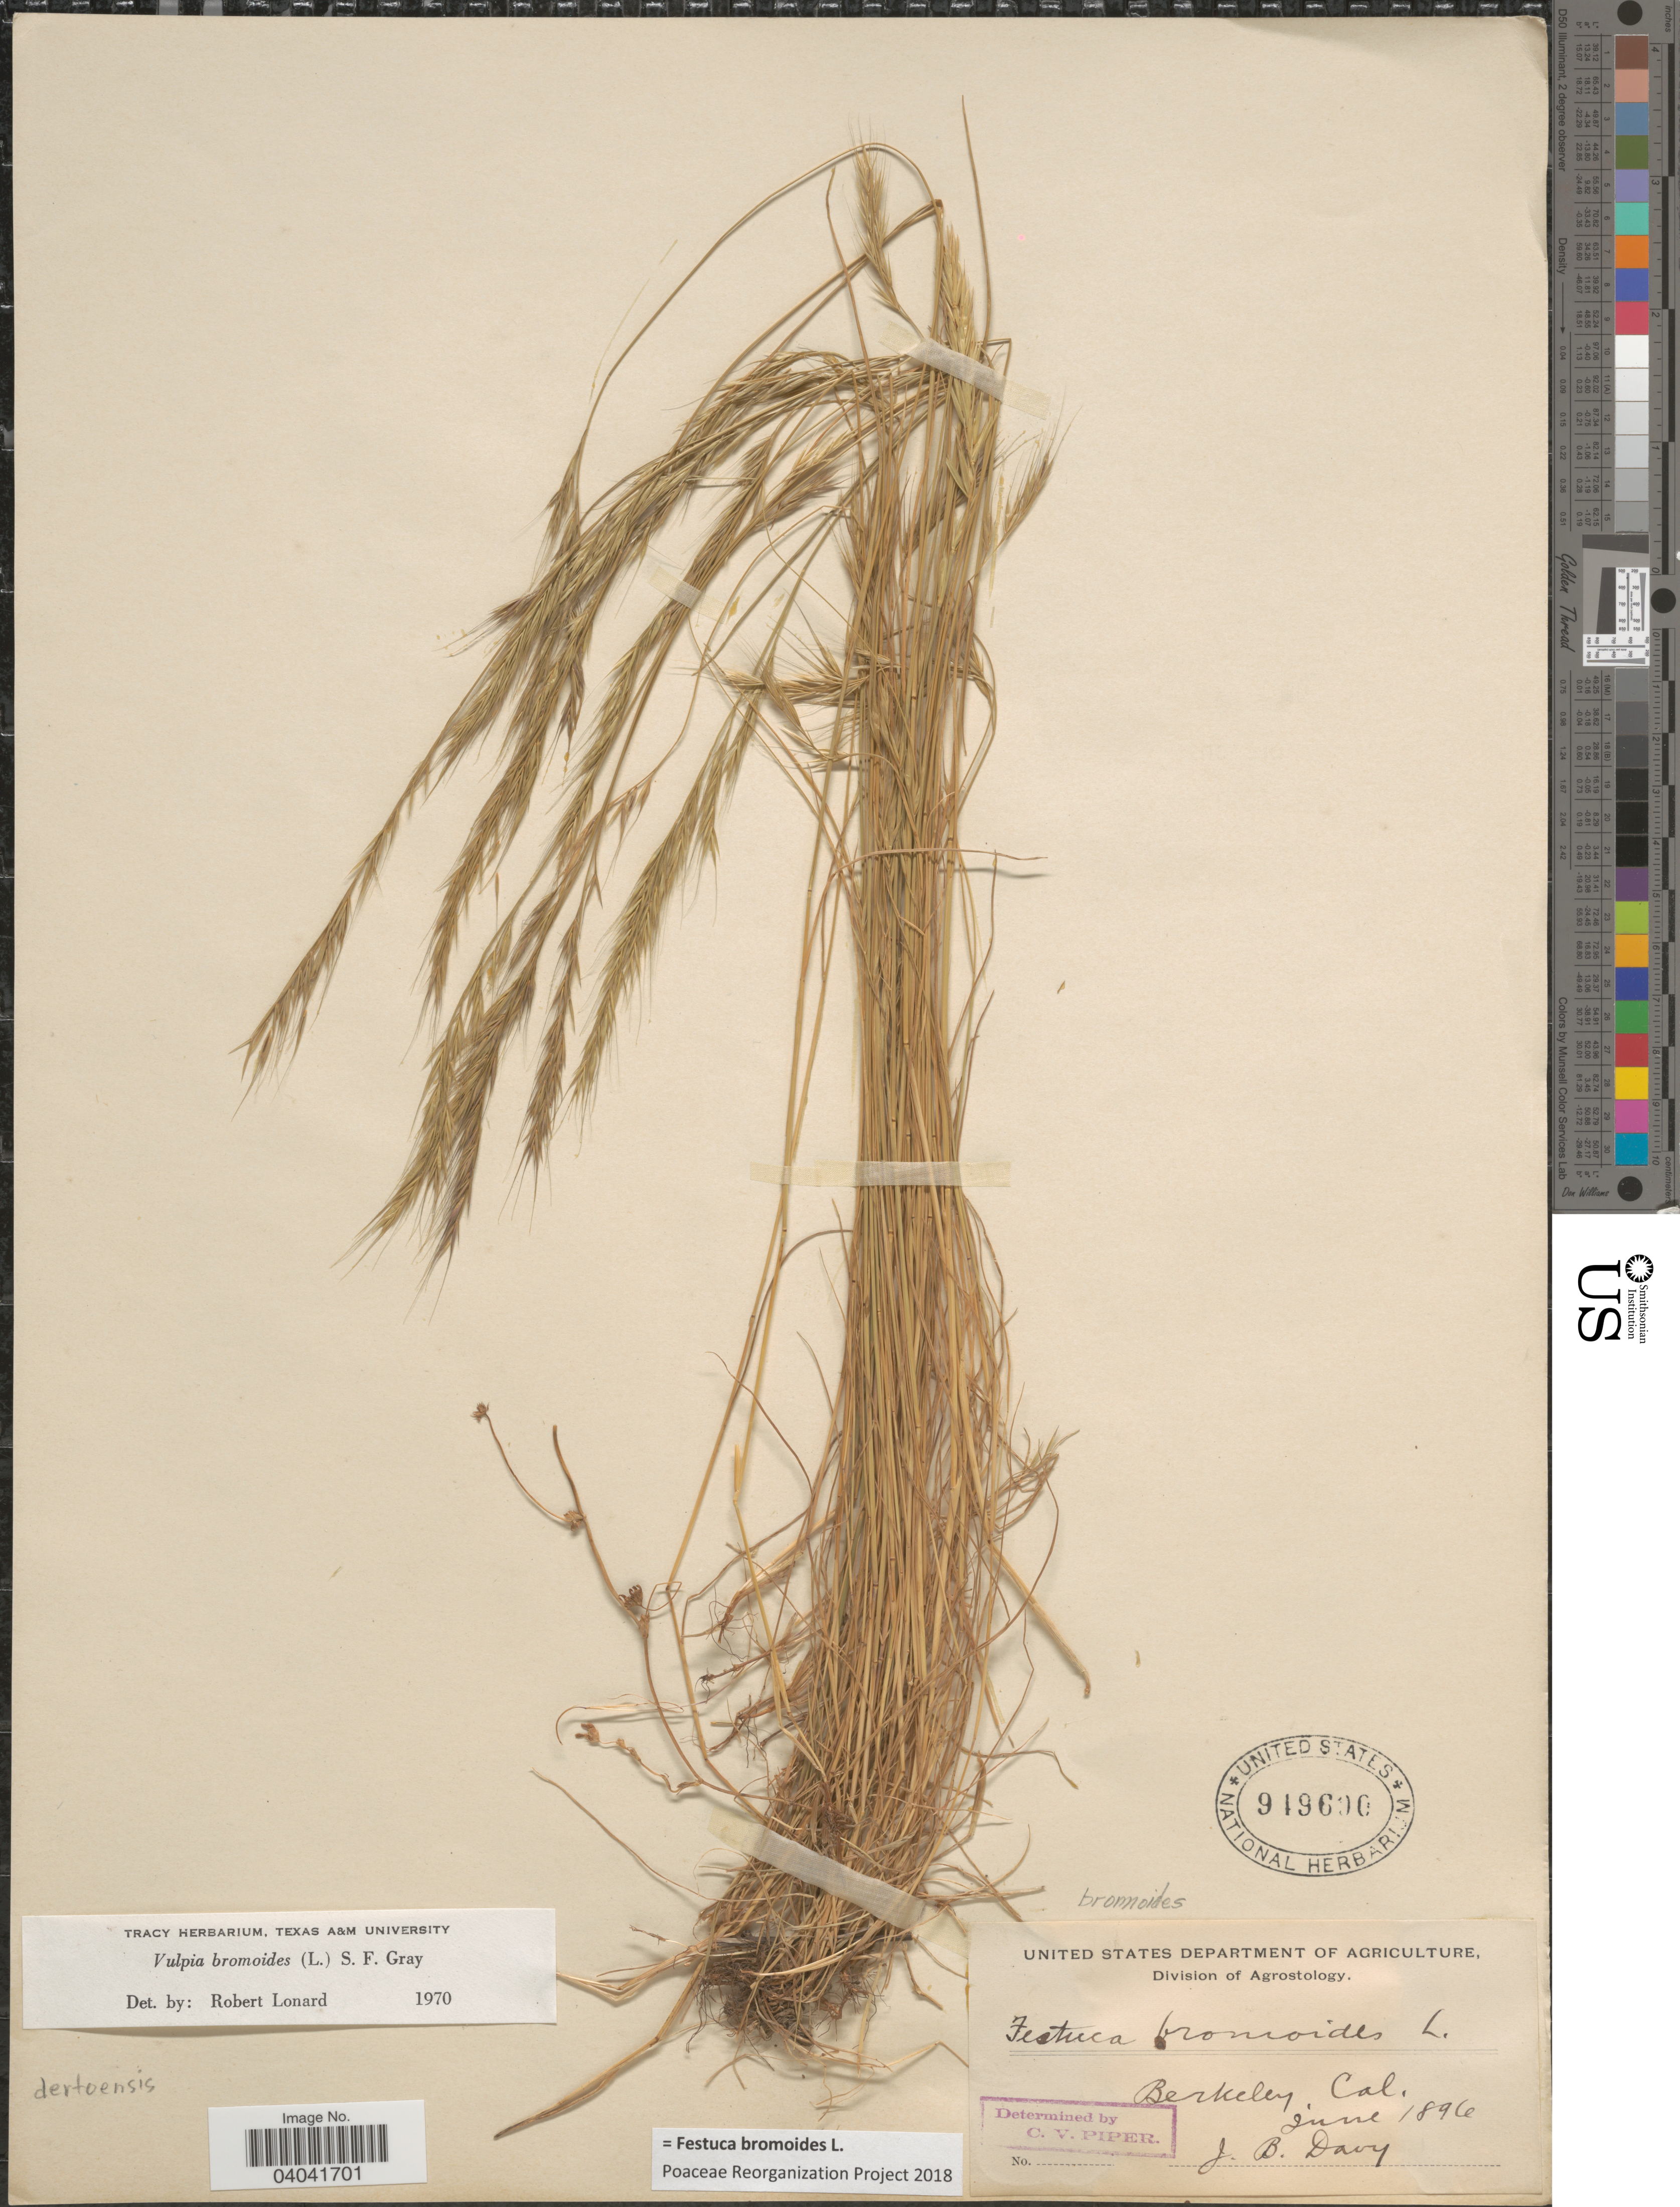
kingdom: Plantae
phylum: Tracheophyta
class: Liliopsida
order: Poales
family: Poaceae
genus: Festuca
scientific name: Festuca bromoides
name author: L.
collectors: J. Burtt Davy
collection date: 1896-06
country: United States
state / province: California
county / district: Alameda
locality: Berkeley.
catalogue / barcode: US 949600